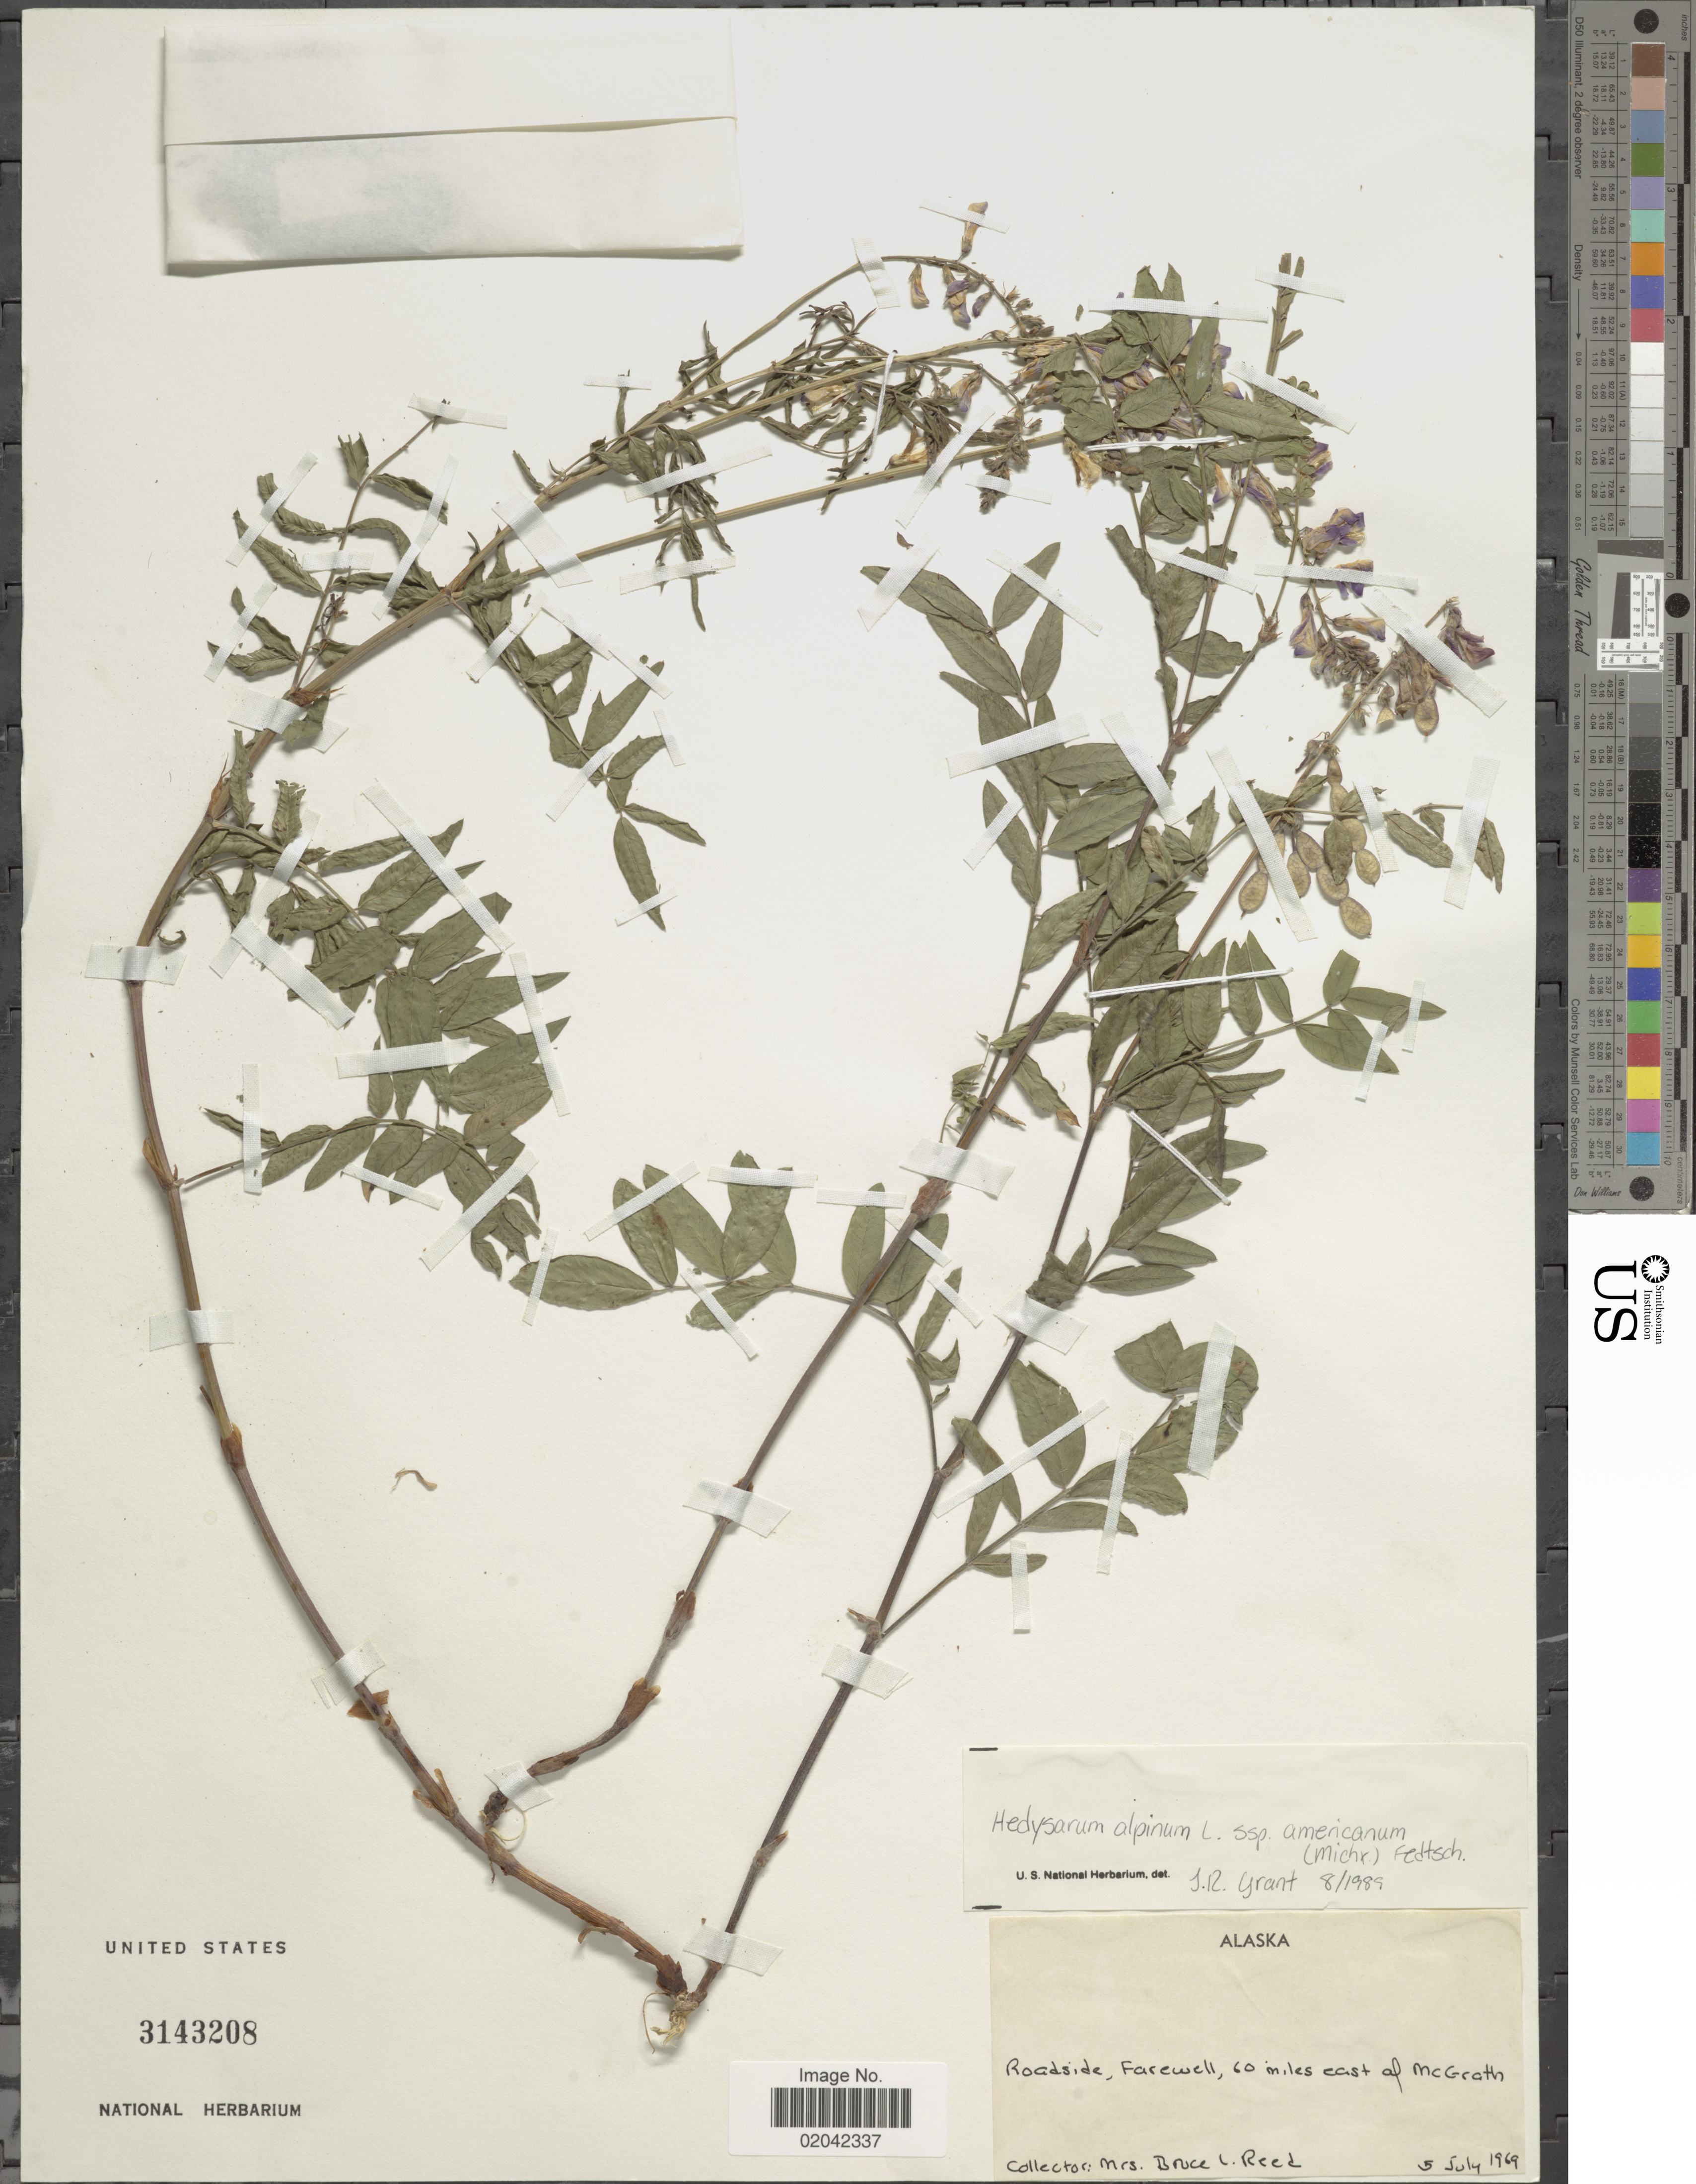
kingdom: Plantae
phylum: Tracheophyta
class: Magnoliopsida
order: Fabales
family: Fabaceae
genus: Hedysarum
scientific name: Hedysarum alpinum var. americanum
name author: Michx. ex Pursh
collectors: B. Reed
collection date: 1969-07-05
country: United States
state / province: Alaska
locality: Farewell, 60 miles east of McGrath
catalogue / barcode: US 3143208